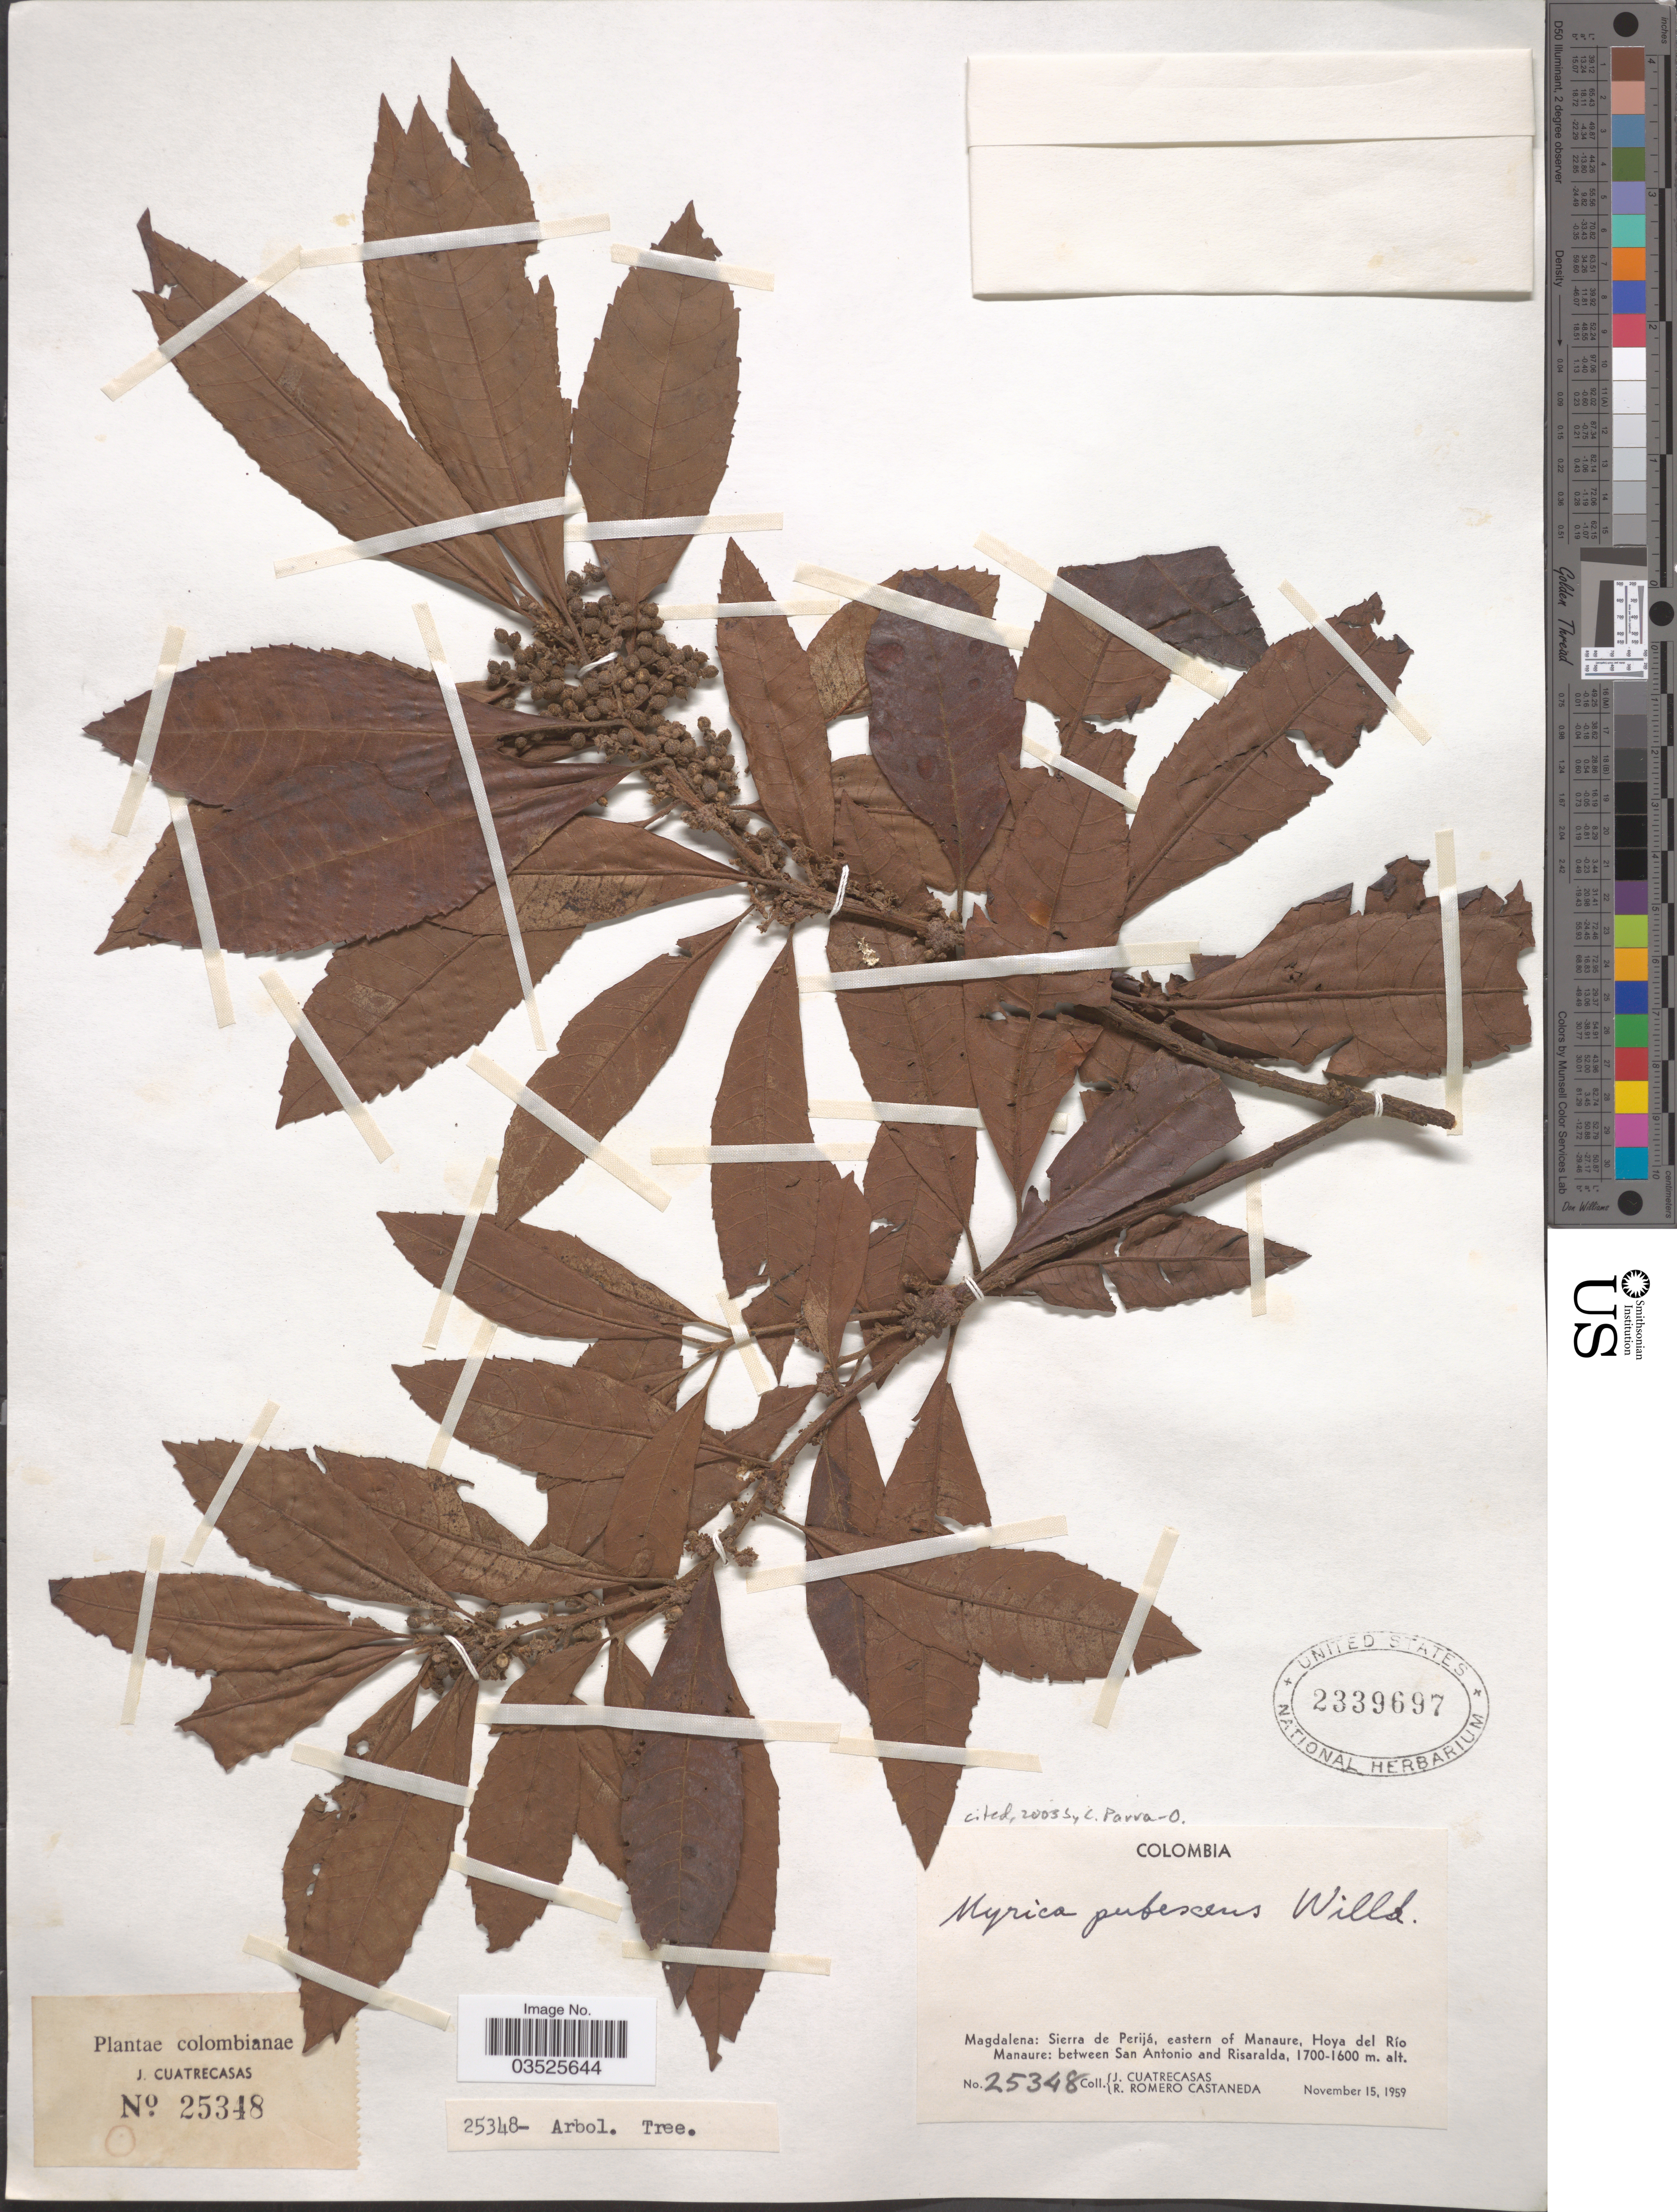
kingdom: Plantae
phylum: Tracheophyta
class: Magnoliopsida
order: Fagales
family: Myricaceae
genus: Morella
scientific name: Morella pubescens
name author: (Humb. & Bonpl. ex Willd.) Wilbur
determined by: Strong, M. T., (US), Smithsonian Institution - National Museum of Natural History (UNITED STATES)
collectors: J. Cuatrecasas & R. Romero Castañeda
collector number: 25348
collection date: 1959-11-15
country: Colombia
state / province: Magdalena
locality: Sierra de Perijá, eastern of Manaure, Hoya del Río Manaure: between San Antonio and Risaralda.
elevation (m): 1600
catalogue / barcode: US 2339697